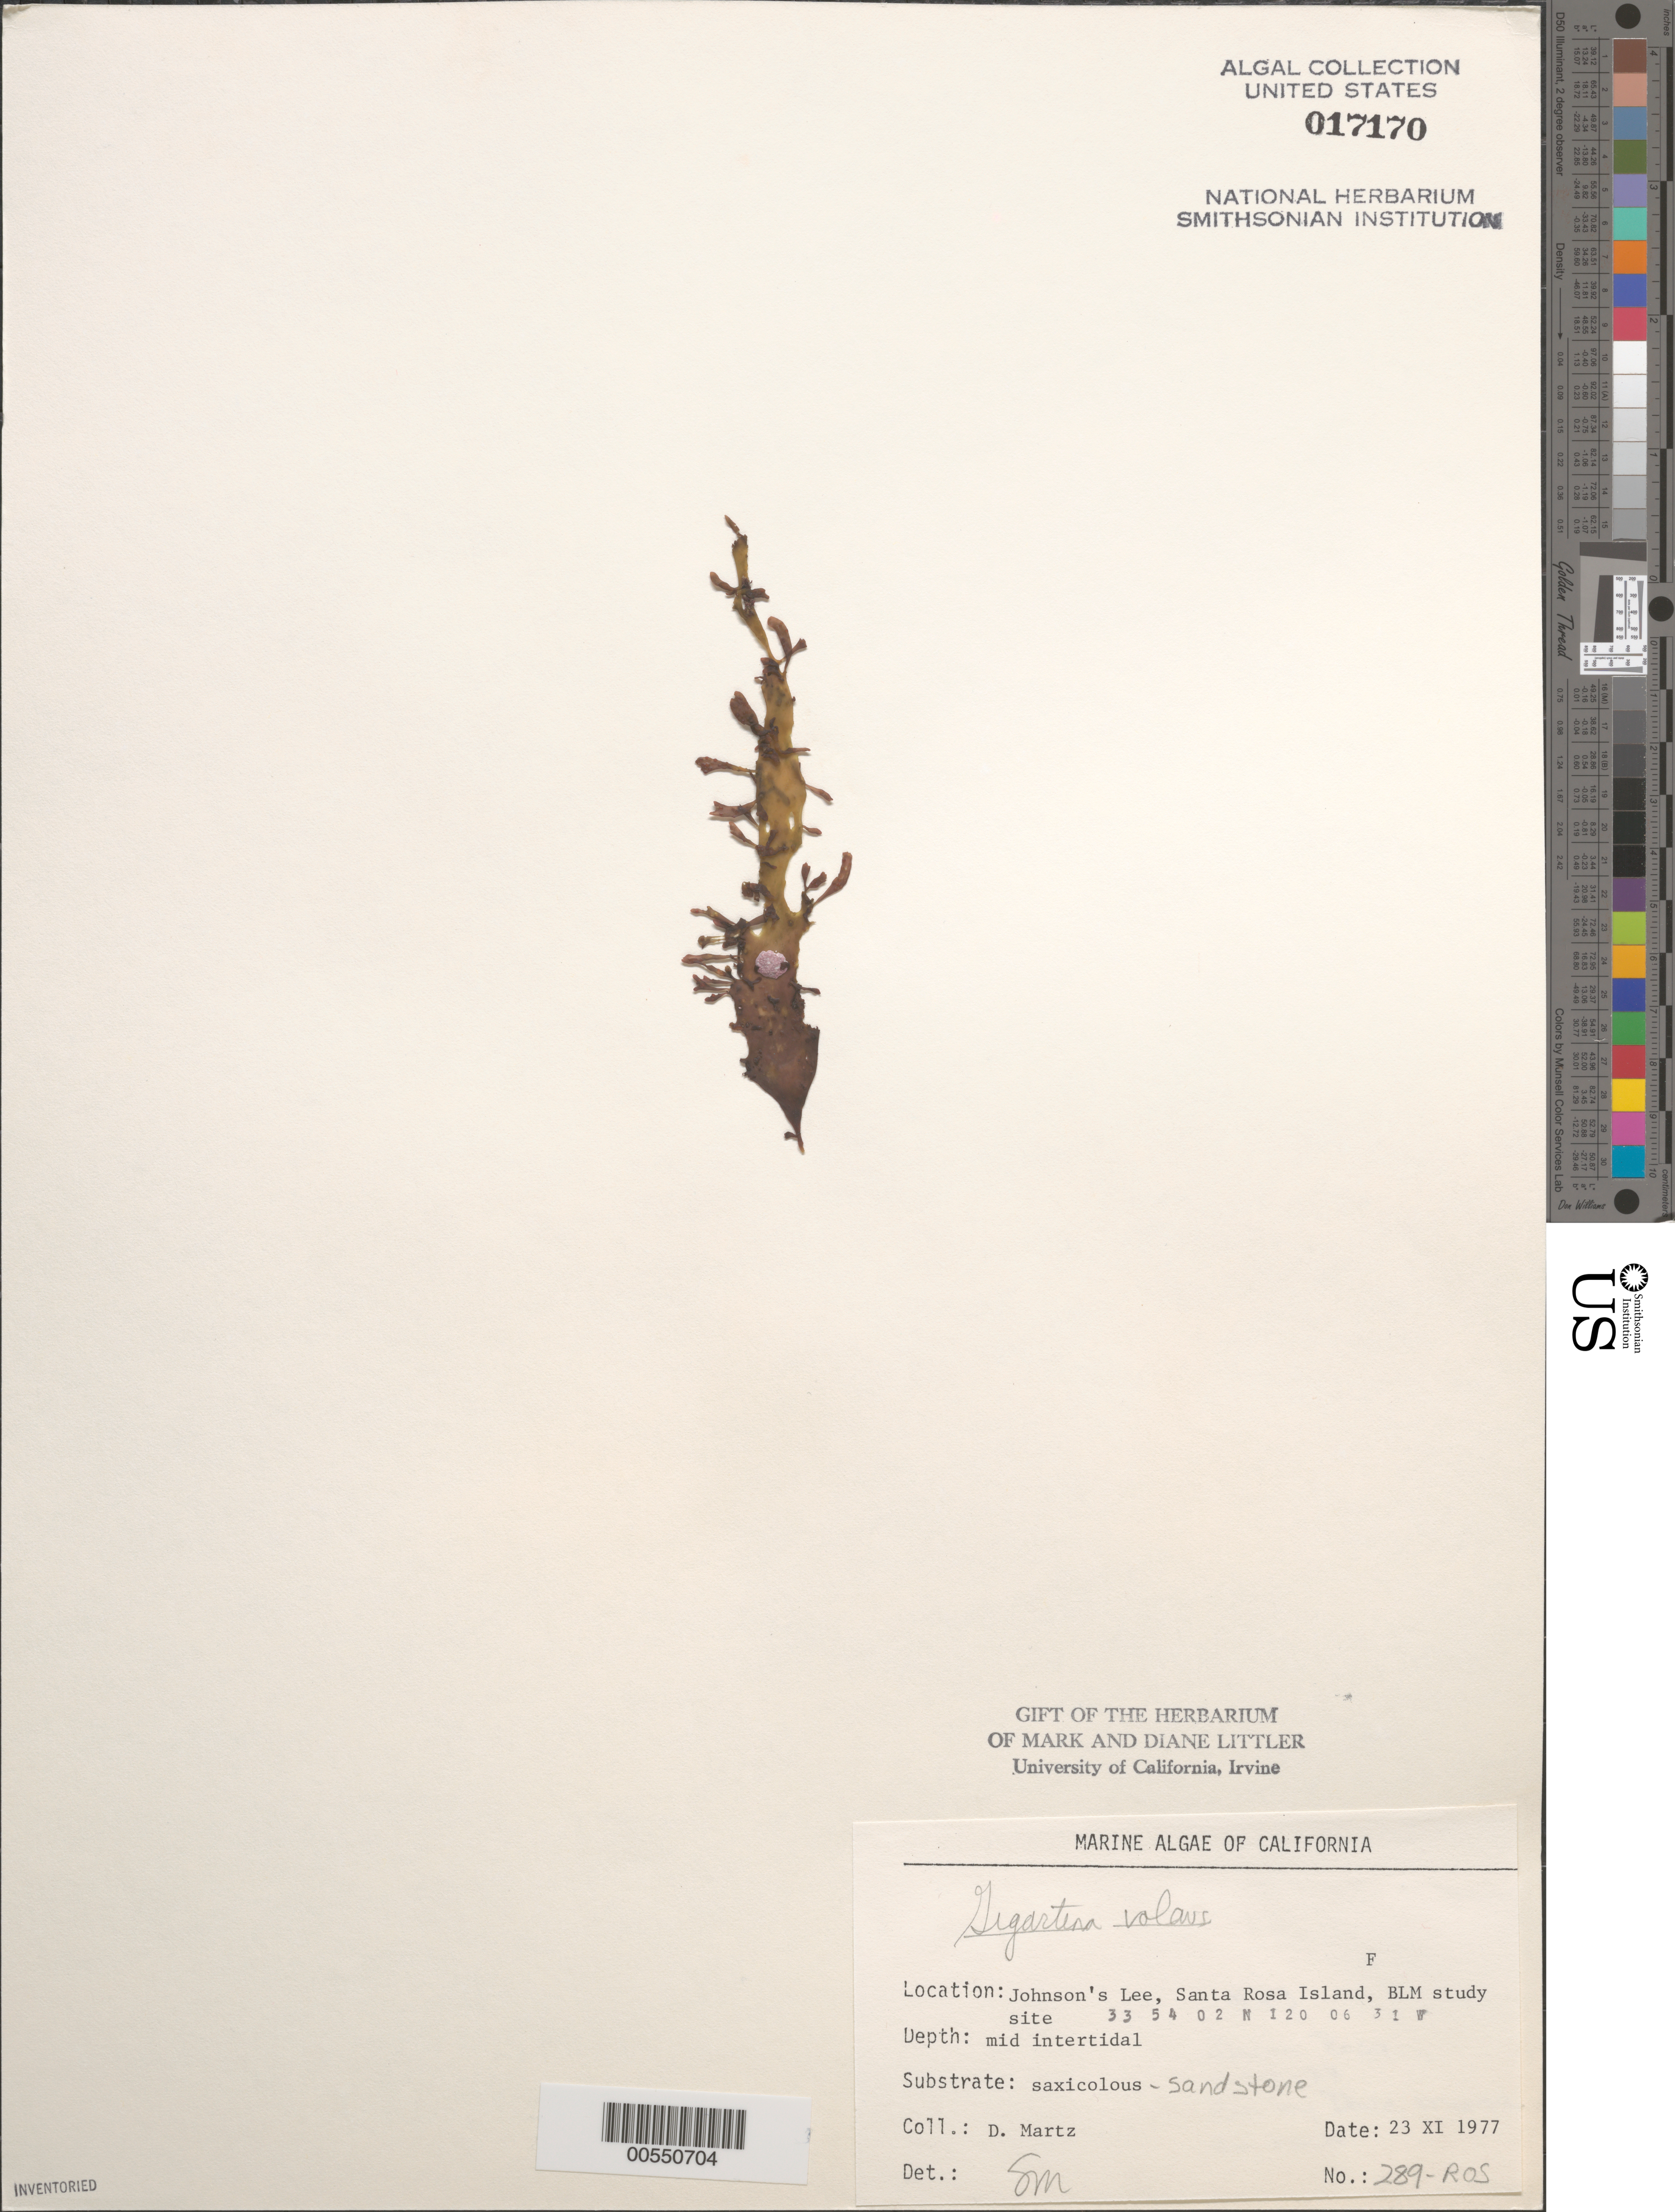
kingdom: Plantae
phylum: Rhodophyta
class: Florideophyceae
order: Gigartinales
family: Gigartinaceae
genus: Mazzaella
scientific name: Mazzaella volans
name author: (C. Agardh) Fredericq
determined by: Algae name updating Project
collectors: D. Martz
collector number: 289-ros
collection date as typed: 23 Nov 1977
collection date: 1977-11-23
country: United States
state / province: California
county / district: Santa Barbara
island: Santa Rosa Island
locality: Johnson's Lee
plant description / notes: BLM-SOCALBIGHT Rocky Intertidal Survey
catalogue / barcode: US 17170